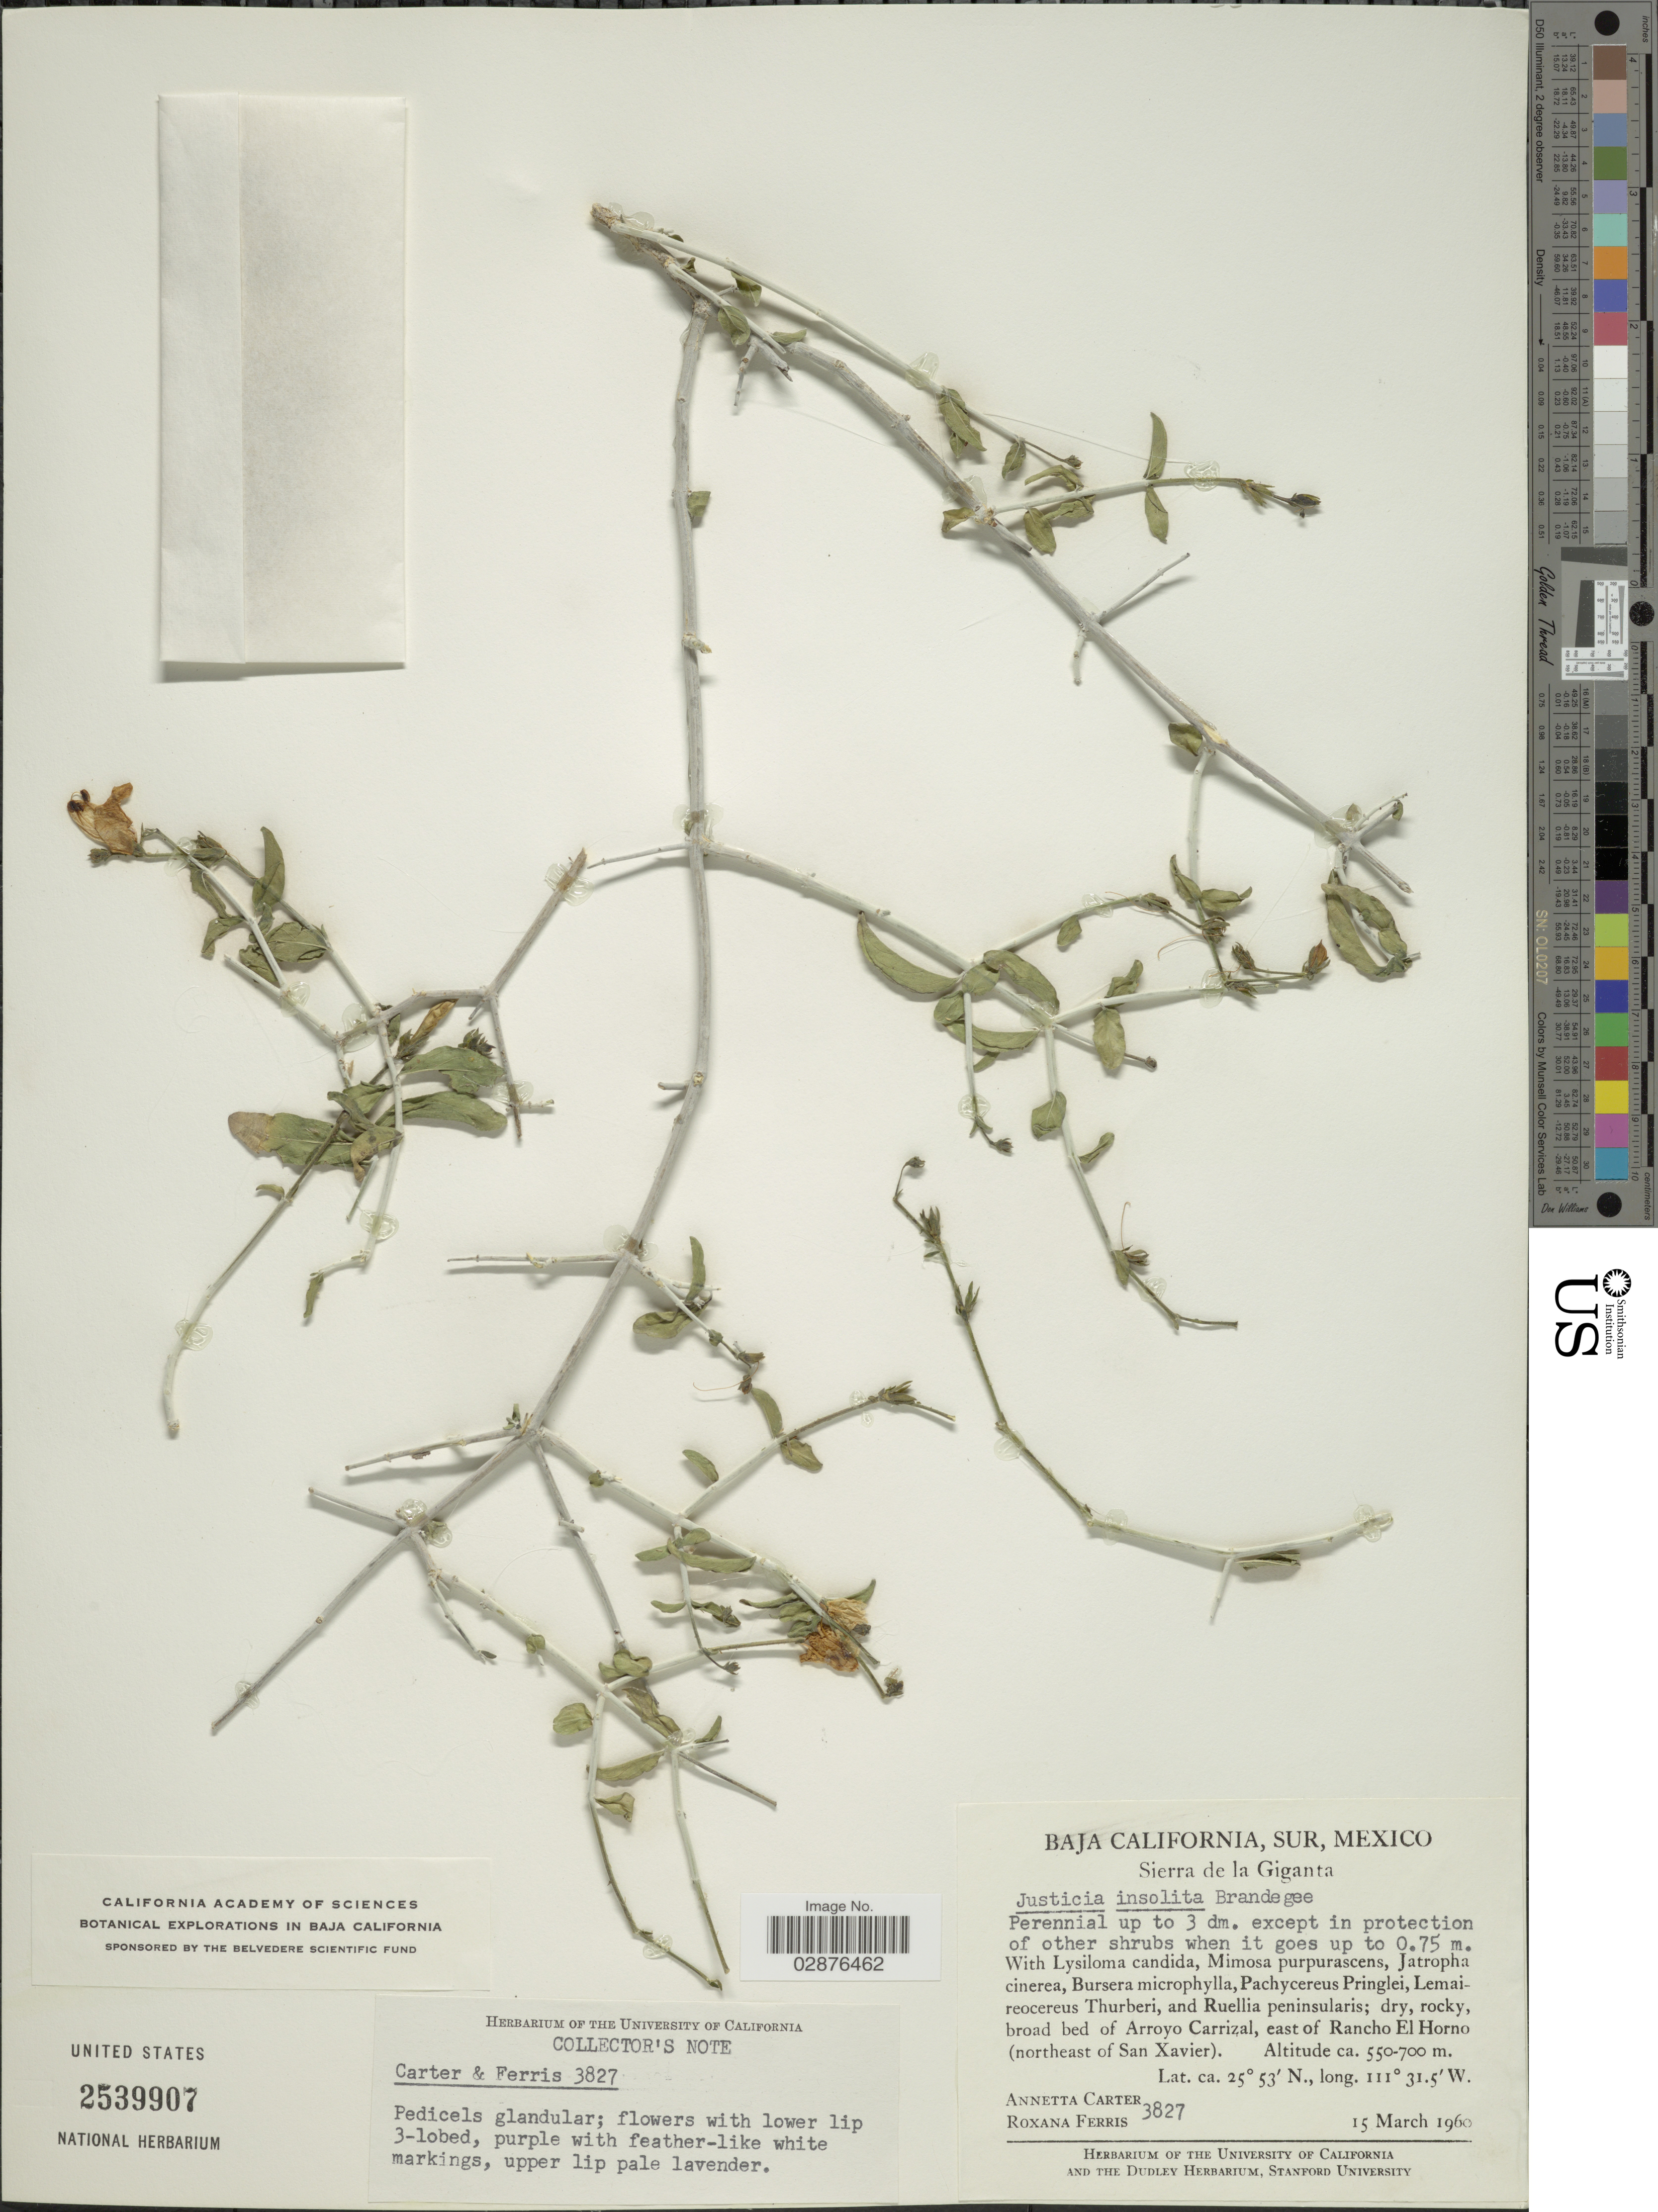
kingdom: Plantae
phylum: Tracheophyta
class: Magnoliopsida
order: Lamiales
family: Acanthaceae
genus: Justicia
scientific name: Justicia insolita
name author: Brandegee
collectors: A. Carter & R. S. Ferris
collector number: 3827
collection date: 1960-03-15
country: Mexico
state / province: Baja California Sur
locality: Sierra de la Giganta. Broad bed of Arroyo Carrizal, east of Rancho El Horno (northeast of San Xavier).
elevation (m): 550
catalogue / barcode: US 2539907